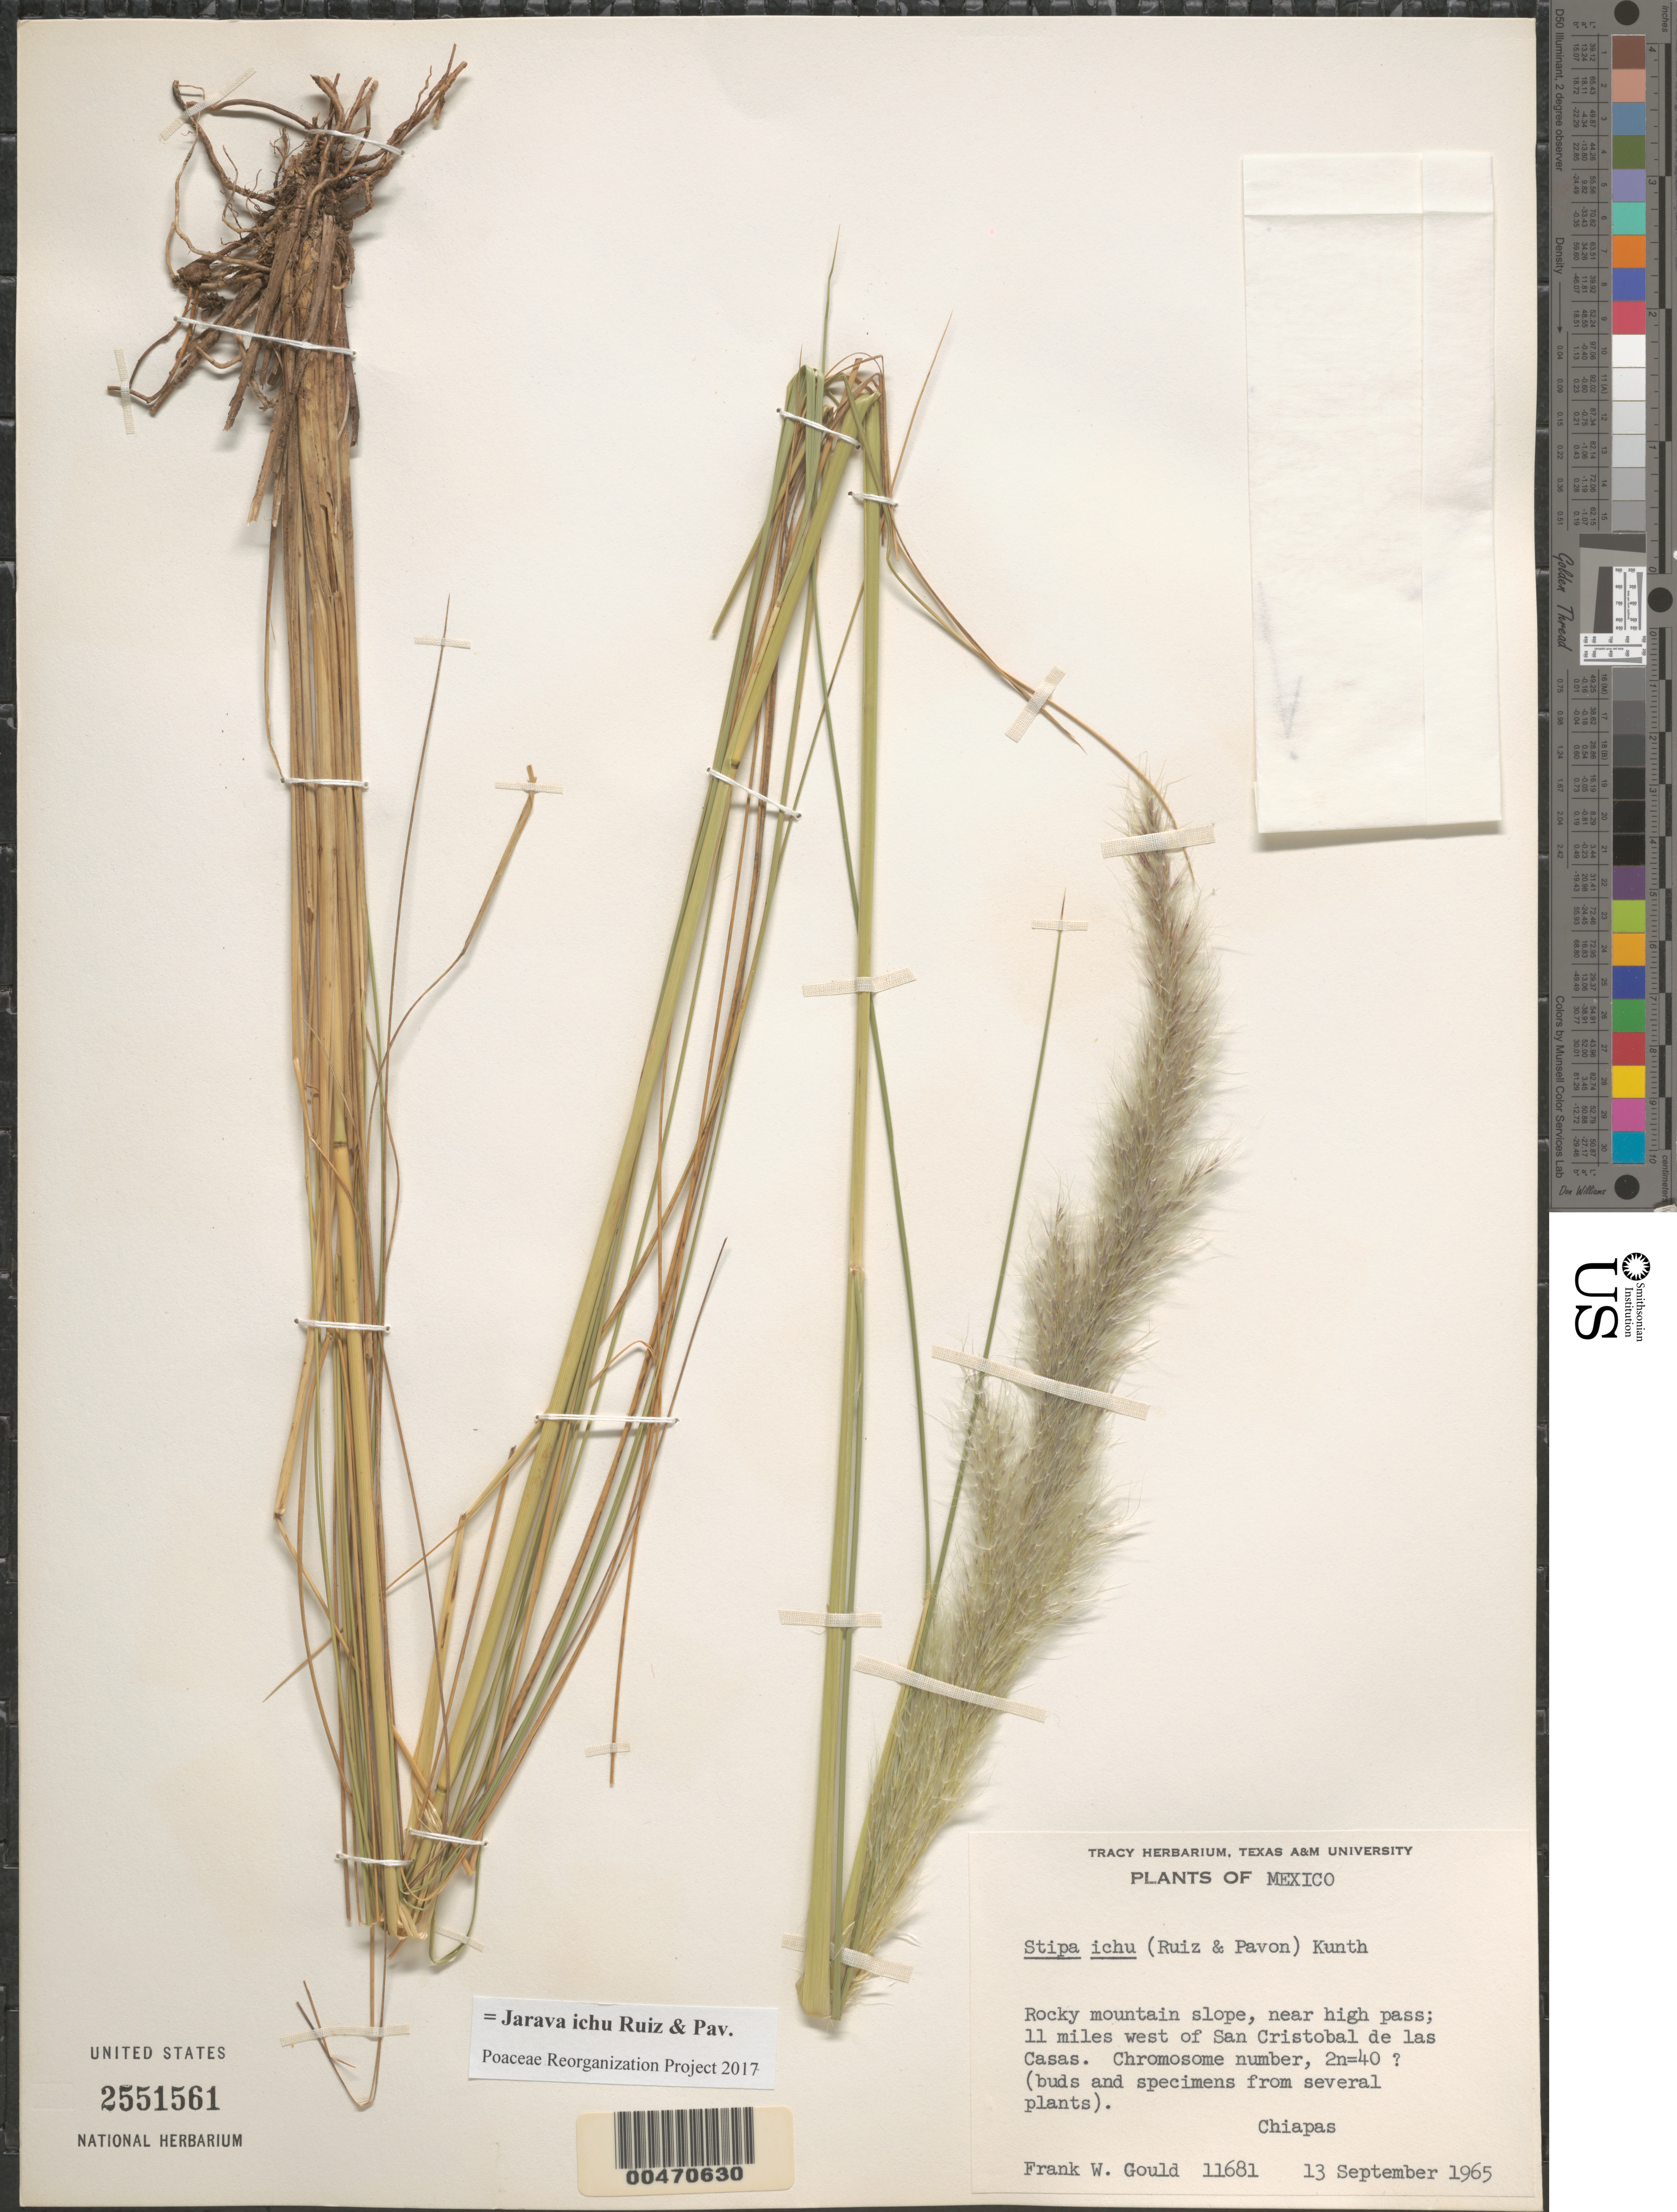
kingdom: Plantae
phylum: Tracheophyta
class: Liliopsida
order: Poales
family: Poaceae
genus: Jarava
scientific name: Jarava ichu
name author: Ruiz & Pav.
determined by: Poaceae Reorganization Project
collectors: F. W. Gould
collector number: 11681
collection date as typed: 13 Sep 1965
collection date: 1965-09-13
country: Mexico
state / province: Chiapas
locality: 11 mi W of San Cristobal de las Casas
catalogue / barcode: US 2551561